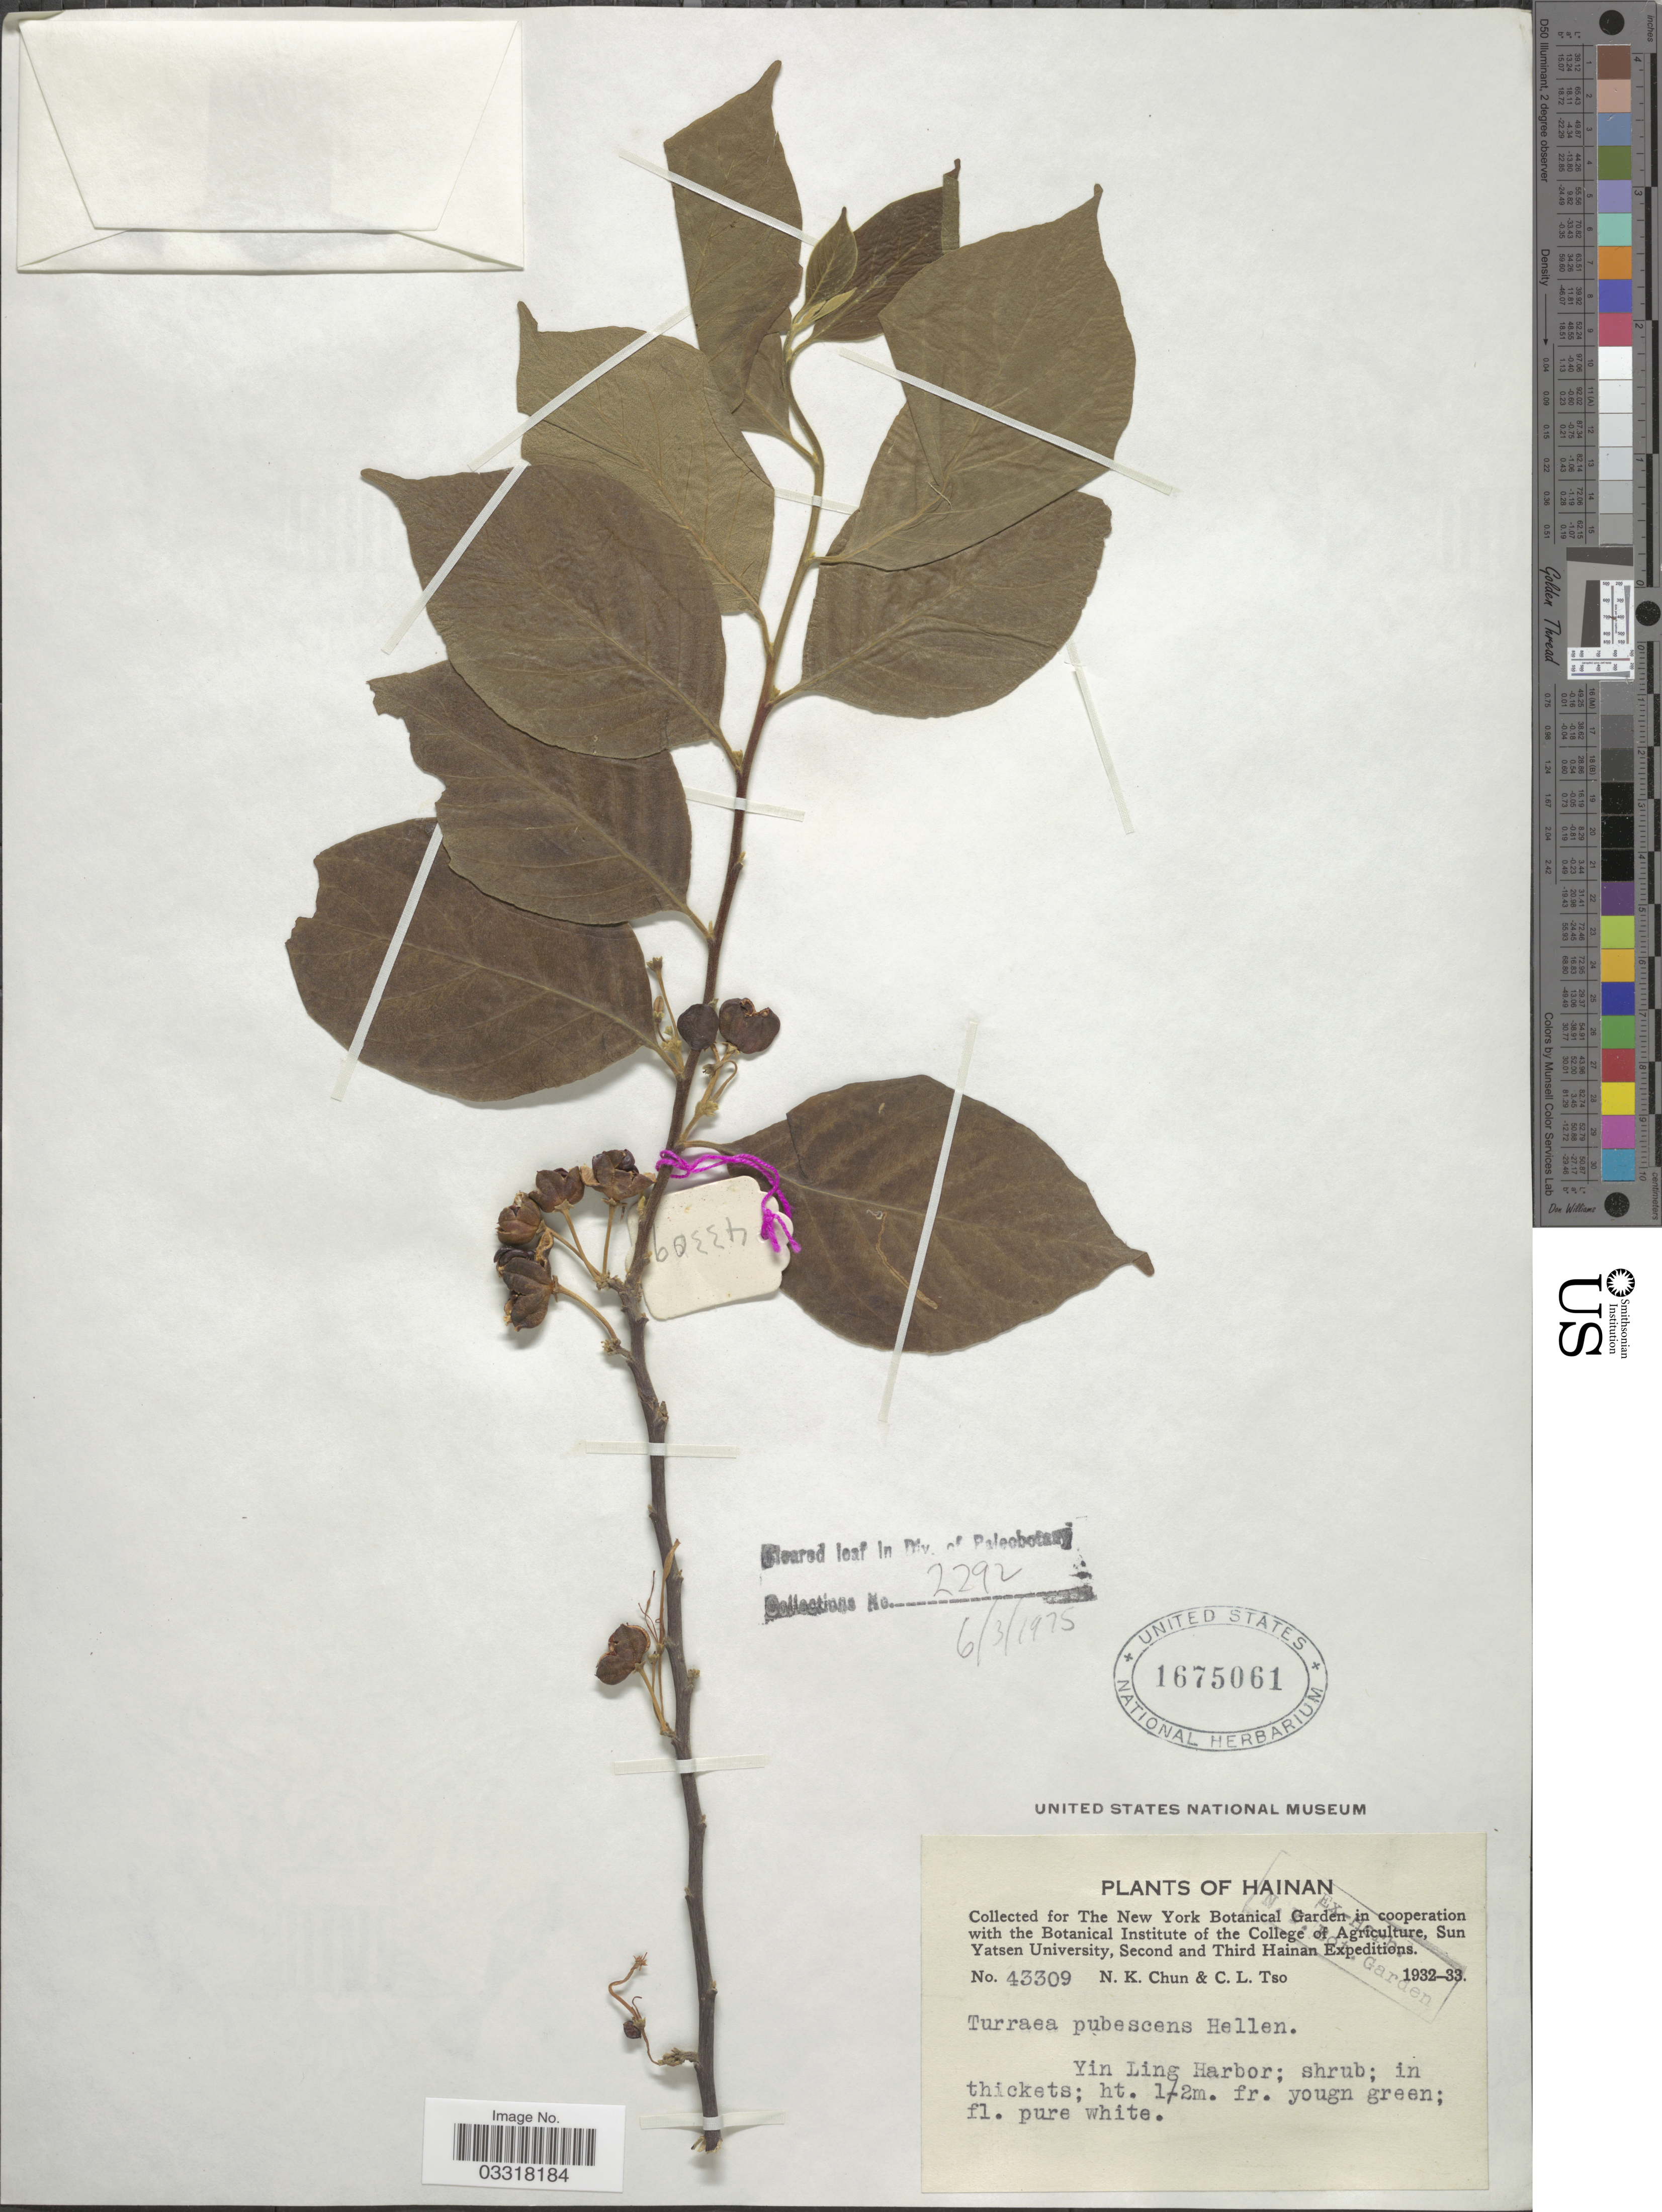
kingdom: Plantae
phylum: Tracheophyta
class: Magnoliopsida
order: Sapindales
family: Meliaceae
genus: Turraea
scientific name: Turraea pubescens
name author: Hell.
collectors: N. K. Chun & C. Tso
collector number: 43309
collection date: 1932/1933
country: China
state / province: Hainan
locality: Yin Ling Harbor.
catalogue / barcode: US 1675061